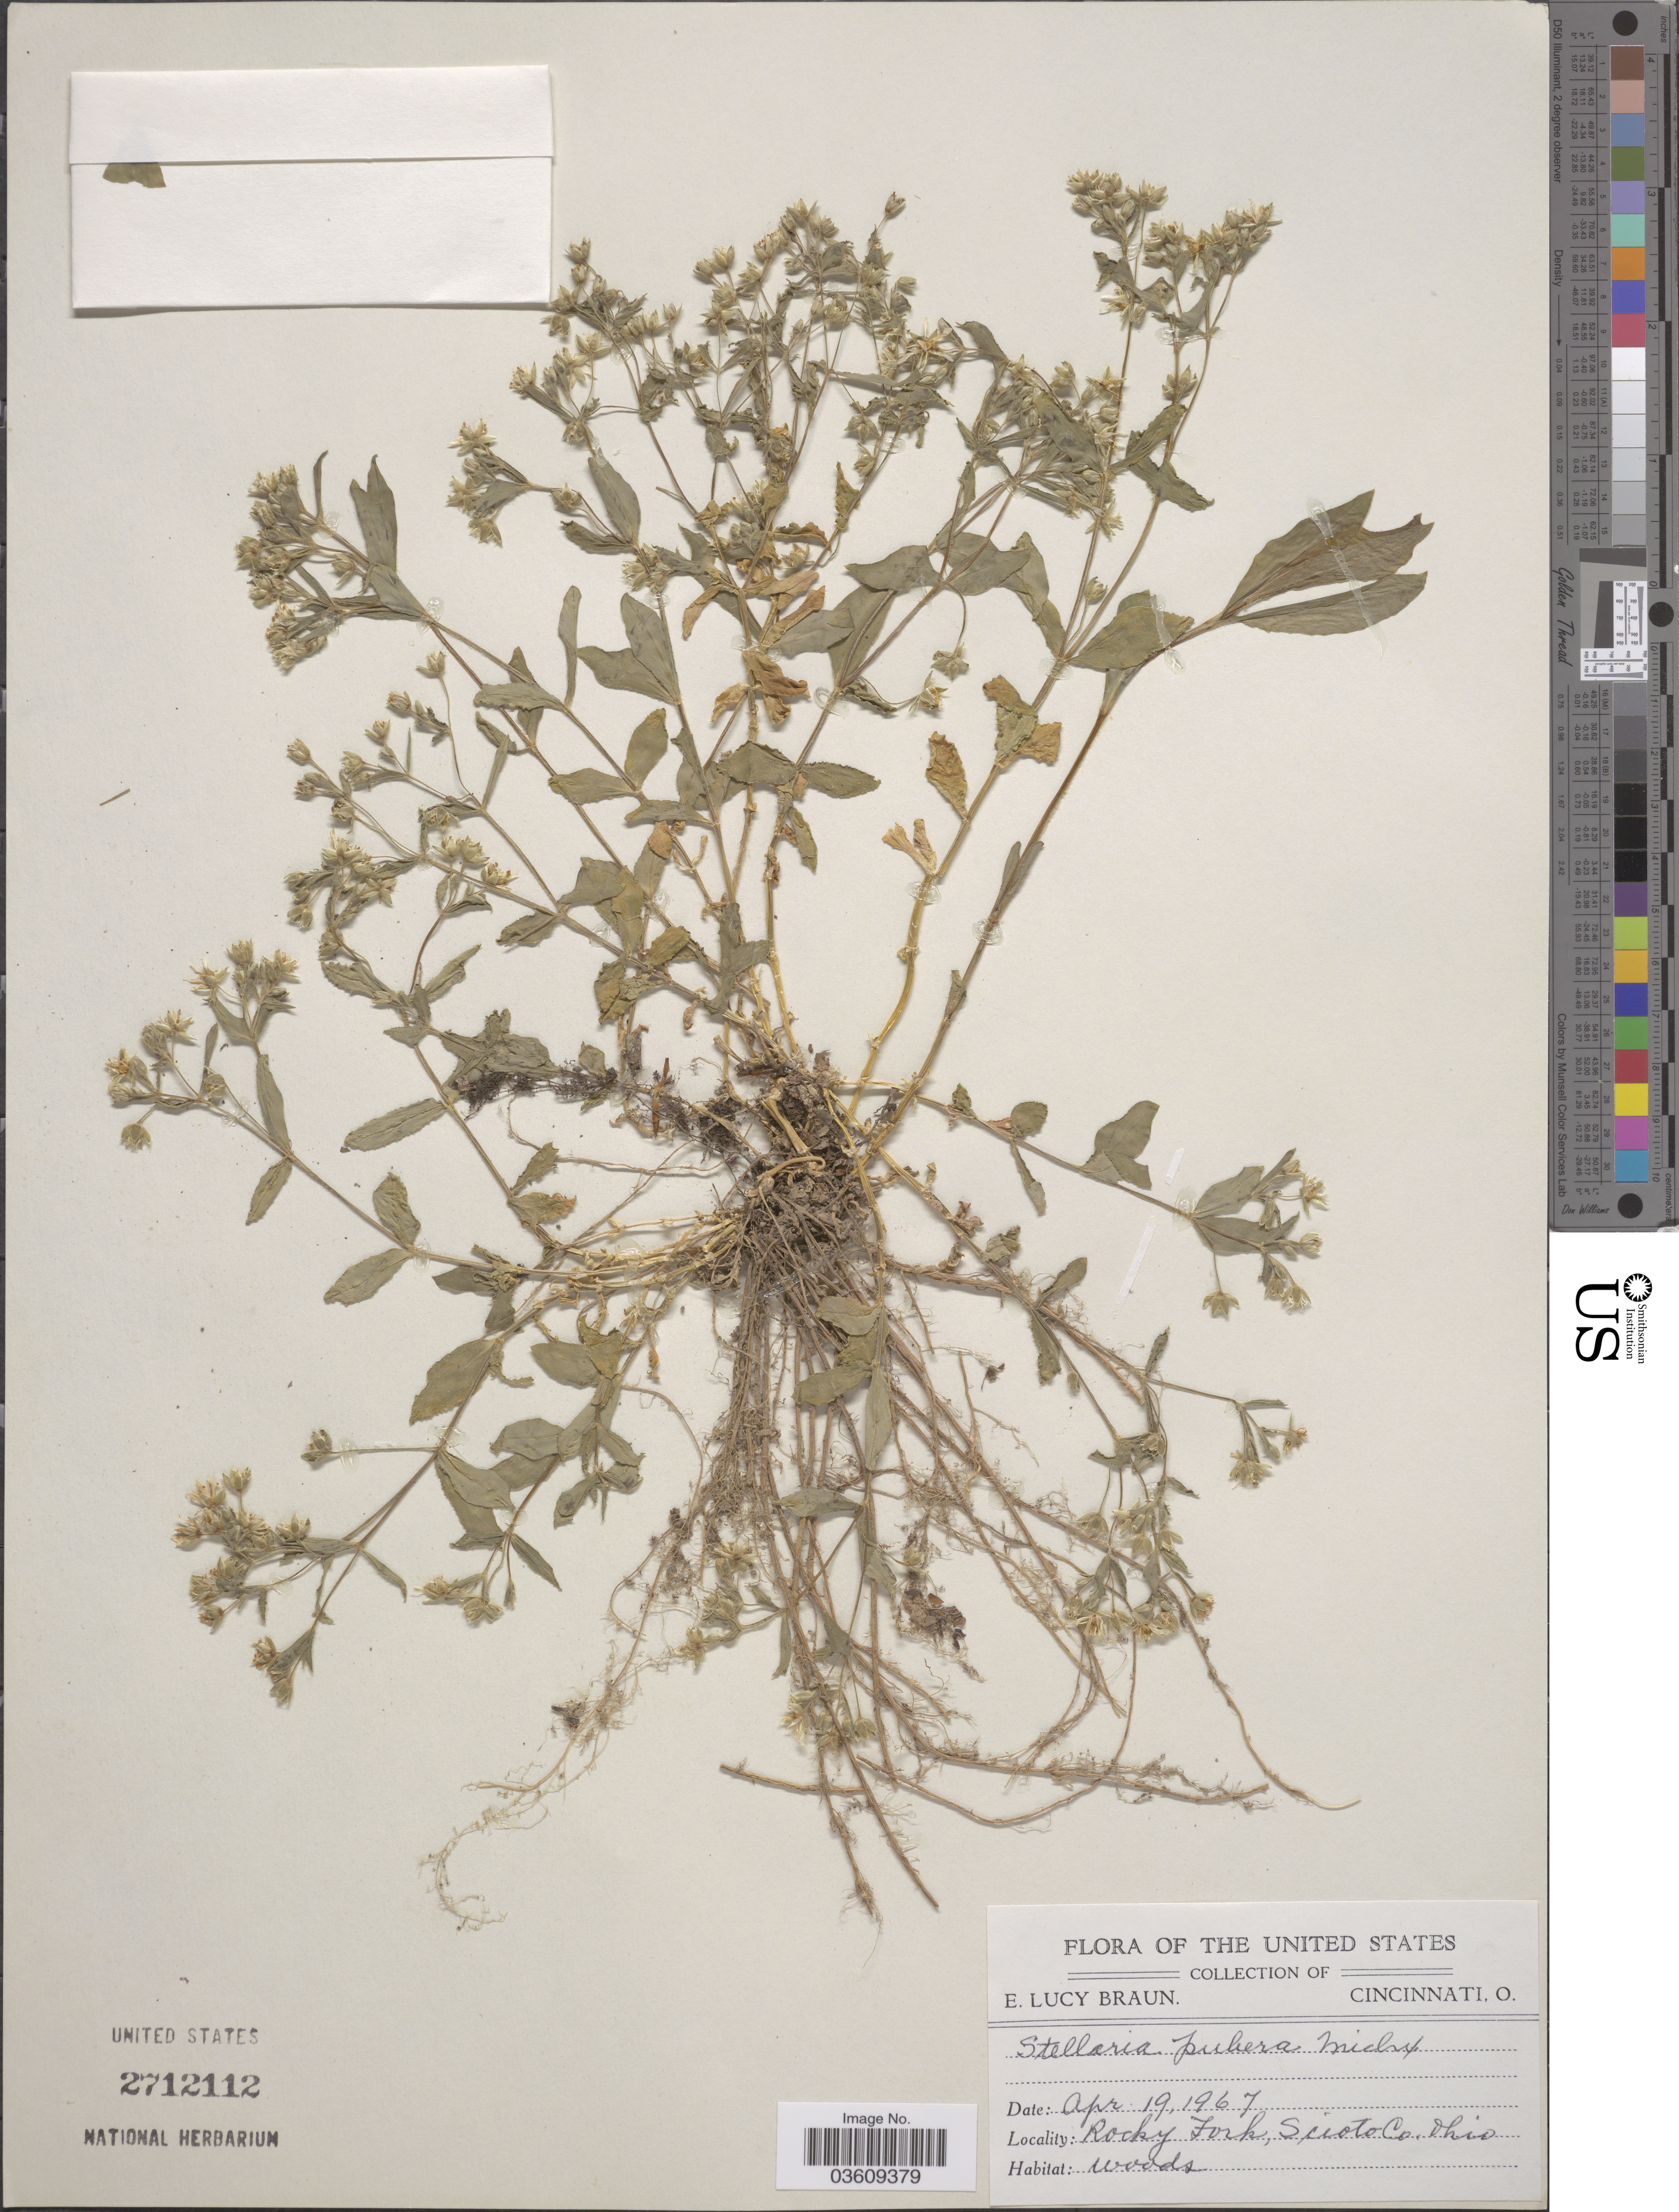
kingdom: Plantae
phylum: Tracheophyta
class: Magnoliopsida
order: Caryophyllales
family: Caryophyllaceae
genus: Stellaria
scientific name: Stellaria pubera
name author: Michx.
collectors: E. L. Braun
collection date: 1967-04-19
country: United States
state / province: Ohio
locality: Rocky Fork, Scioto Co.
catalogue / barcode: US 2712112